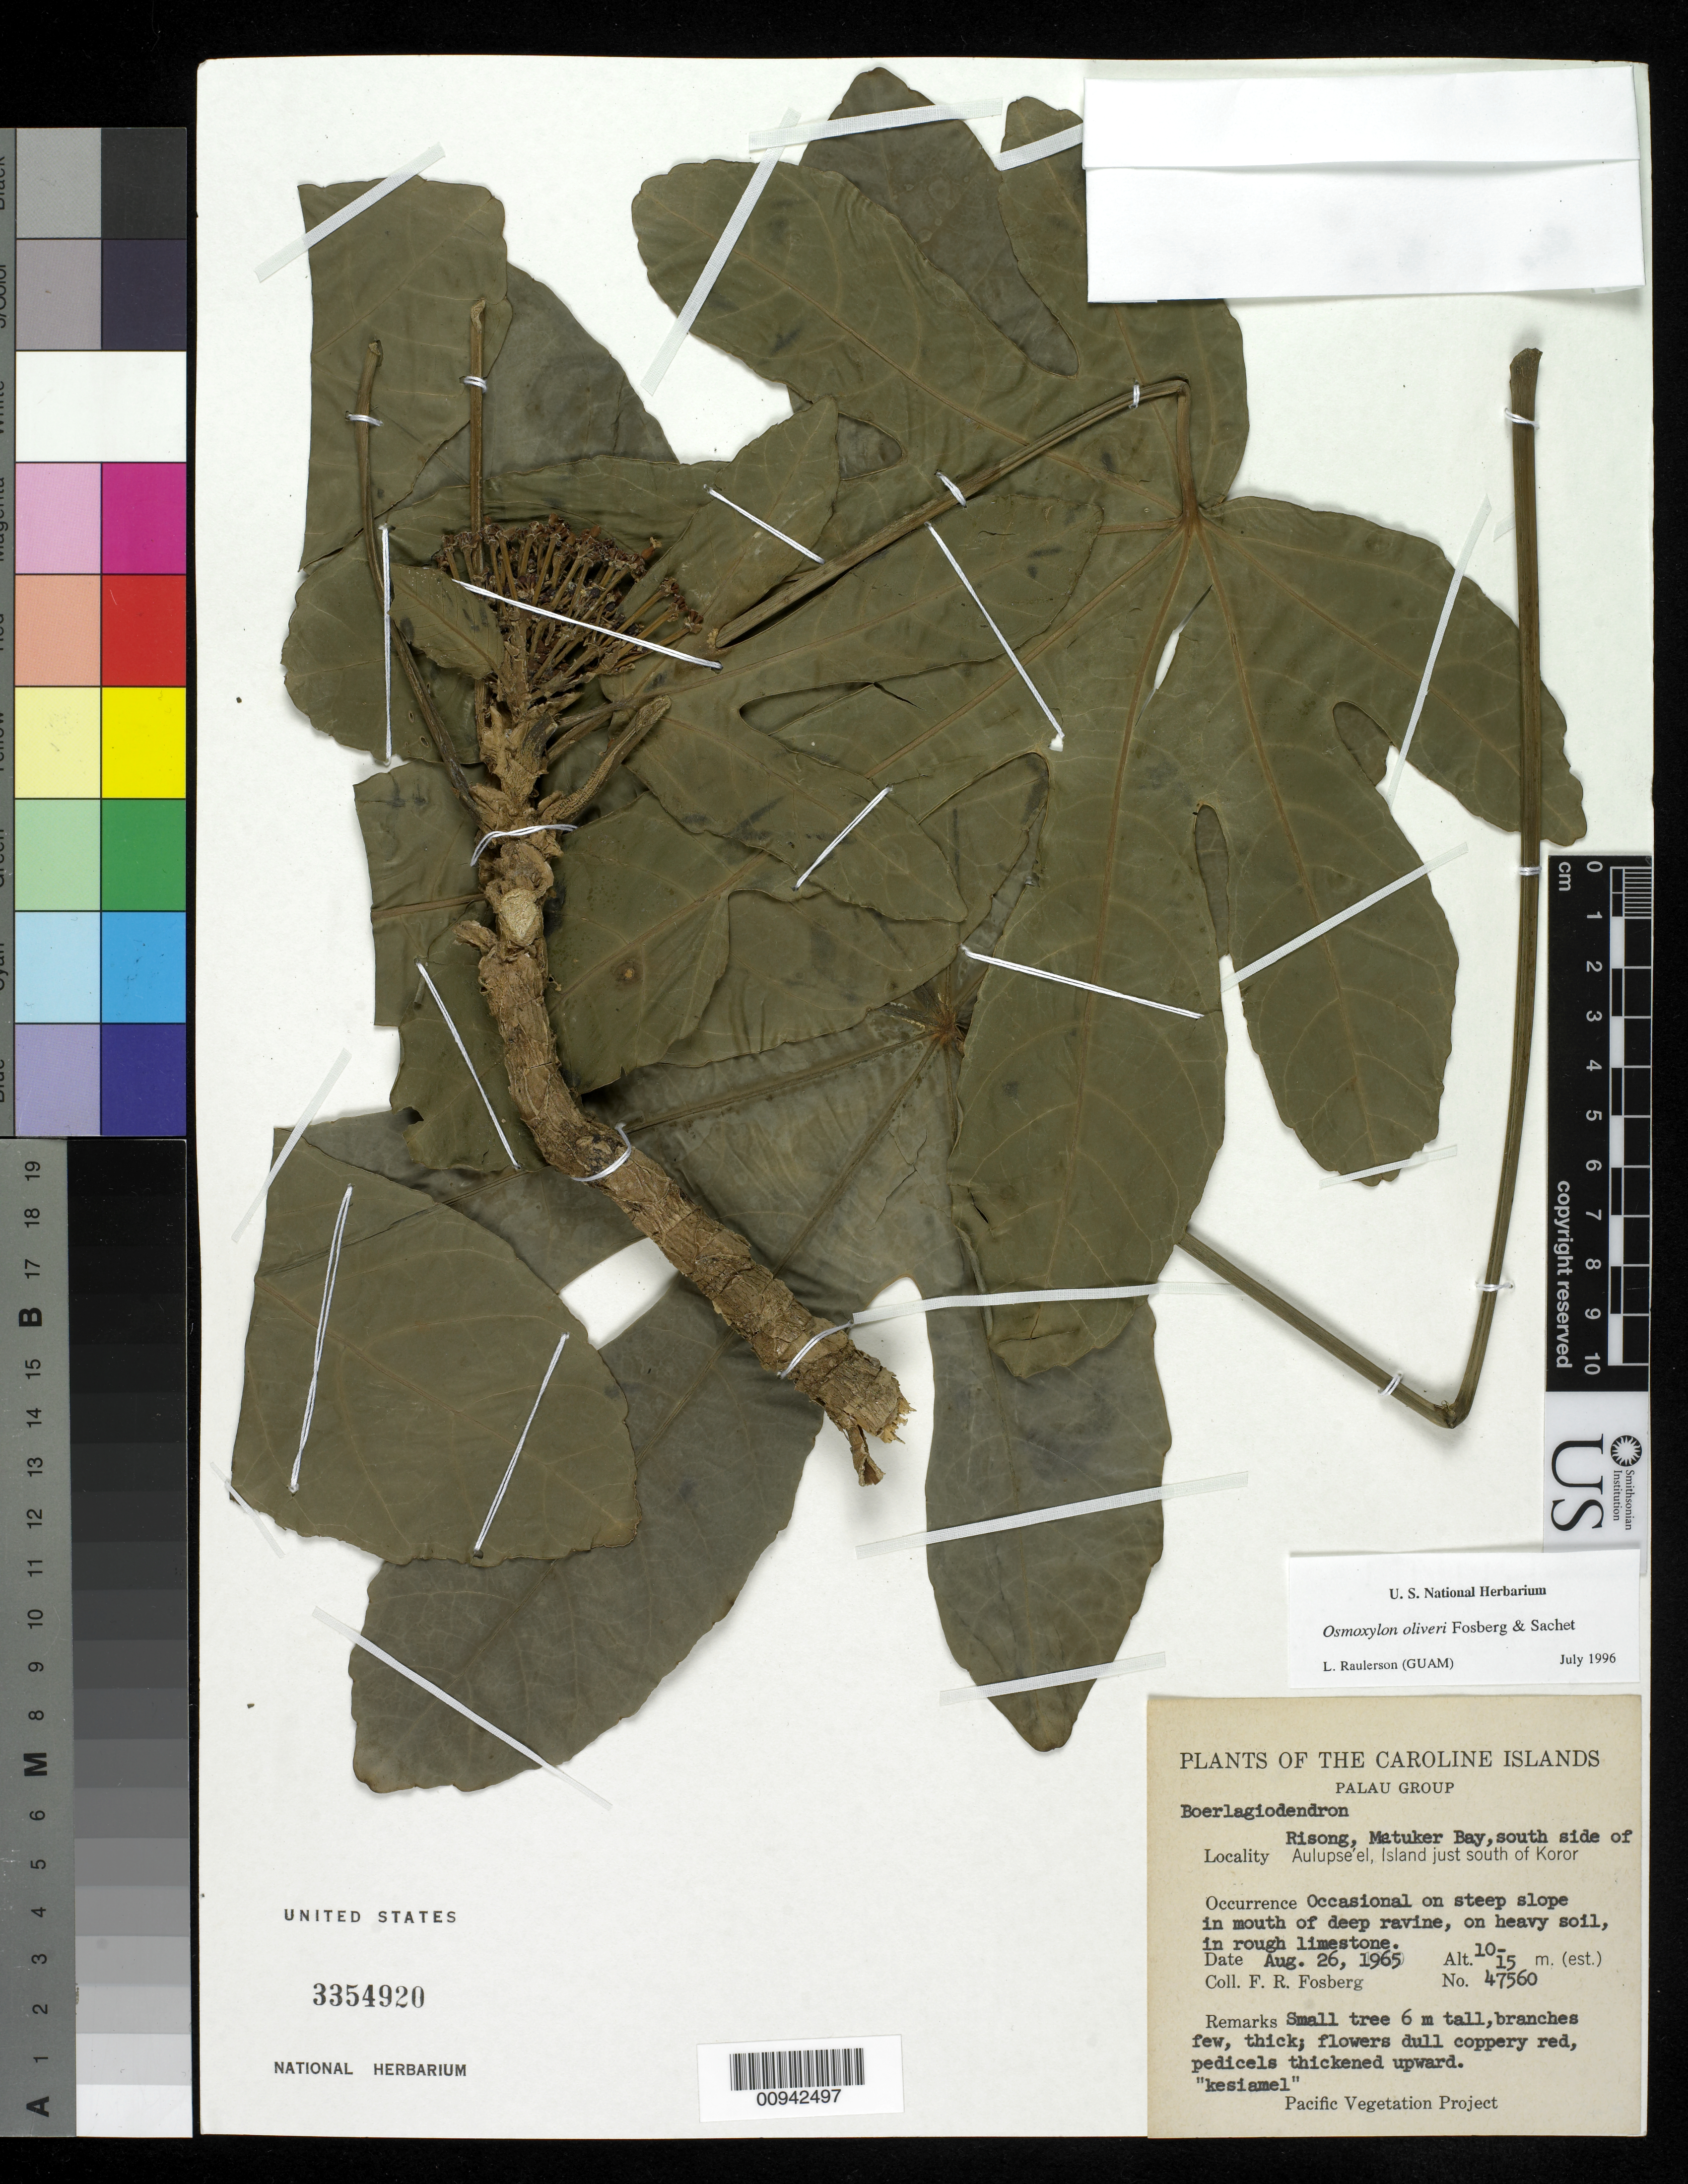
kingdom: Plantae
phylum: Tracheophyta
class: Magnoliopsida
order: Apiales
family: Araliaceae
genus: Osmoxylon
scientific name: Osmoxylon oliveri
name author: Fosberg & Sachet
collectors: F. R. Fosberg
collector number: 47560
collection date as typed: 26 Aug 1965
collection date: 1965-08-26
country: Palau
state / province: Koror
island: Ulebsechel [Aulupse'el]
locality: Risong, Matuker Bay S side just S of Koror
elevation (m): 10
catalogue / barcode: US 3354920